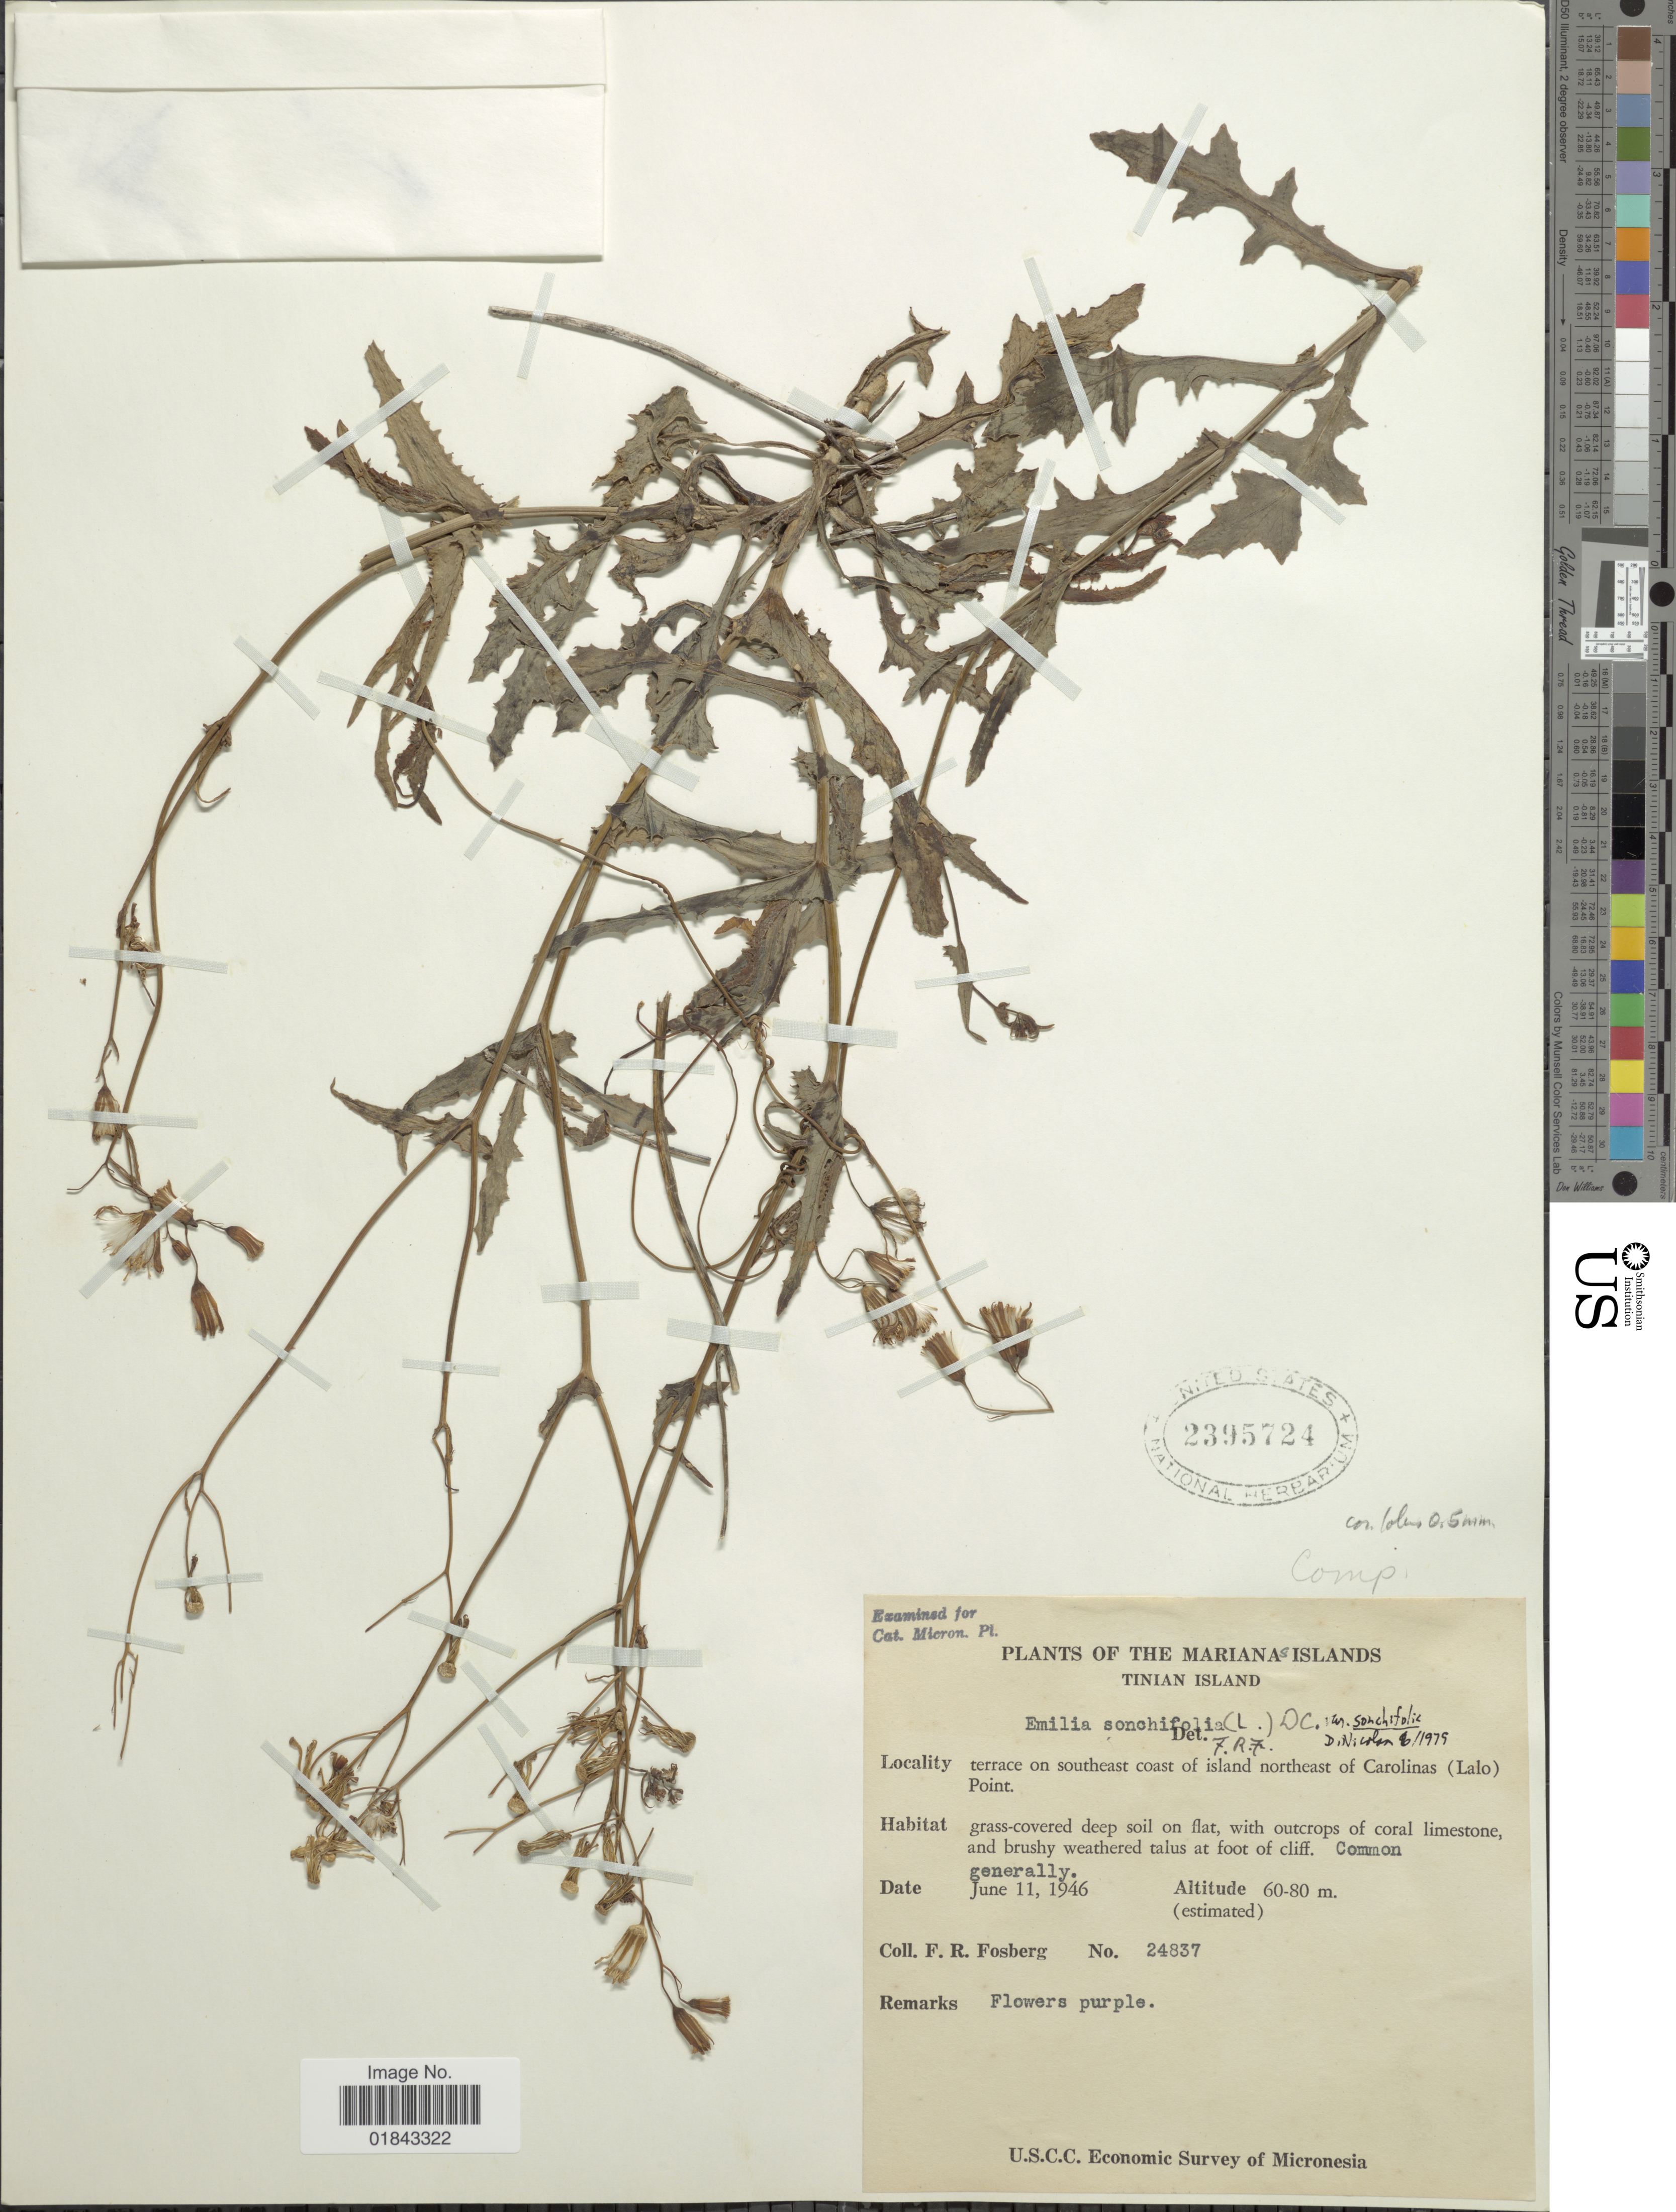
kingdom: Plantae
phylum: Tracheophyta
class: Magnoliopsida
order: Asterales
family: Asteraceae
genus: Emilia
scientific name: Emilia sonchifolia var. sonchifolia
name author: (L.) DC.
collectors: F. R. Fosberg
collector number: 24837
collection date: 1946-06-11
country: Northern Mariana Islands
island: Tinian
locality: Marianas Islands, Tinian Island, terrace on southeast coast of island northeast of Carolinas (Lalo) Point, grass-covered deep soil on flat, with outcorps of coral limestone, and brushy weathered talus at foot of cliff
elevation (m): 60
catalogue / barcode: US 2395724